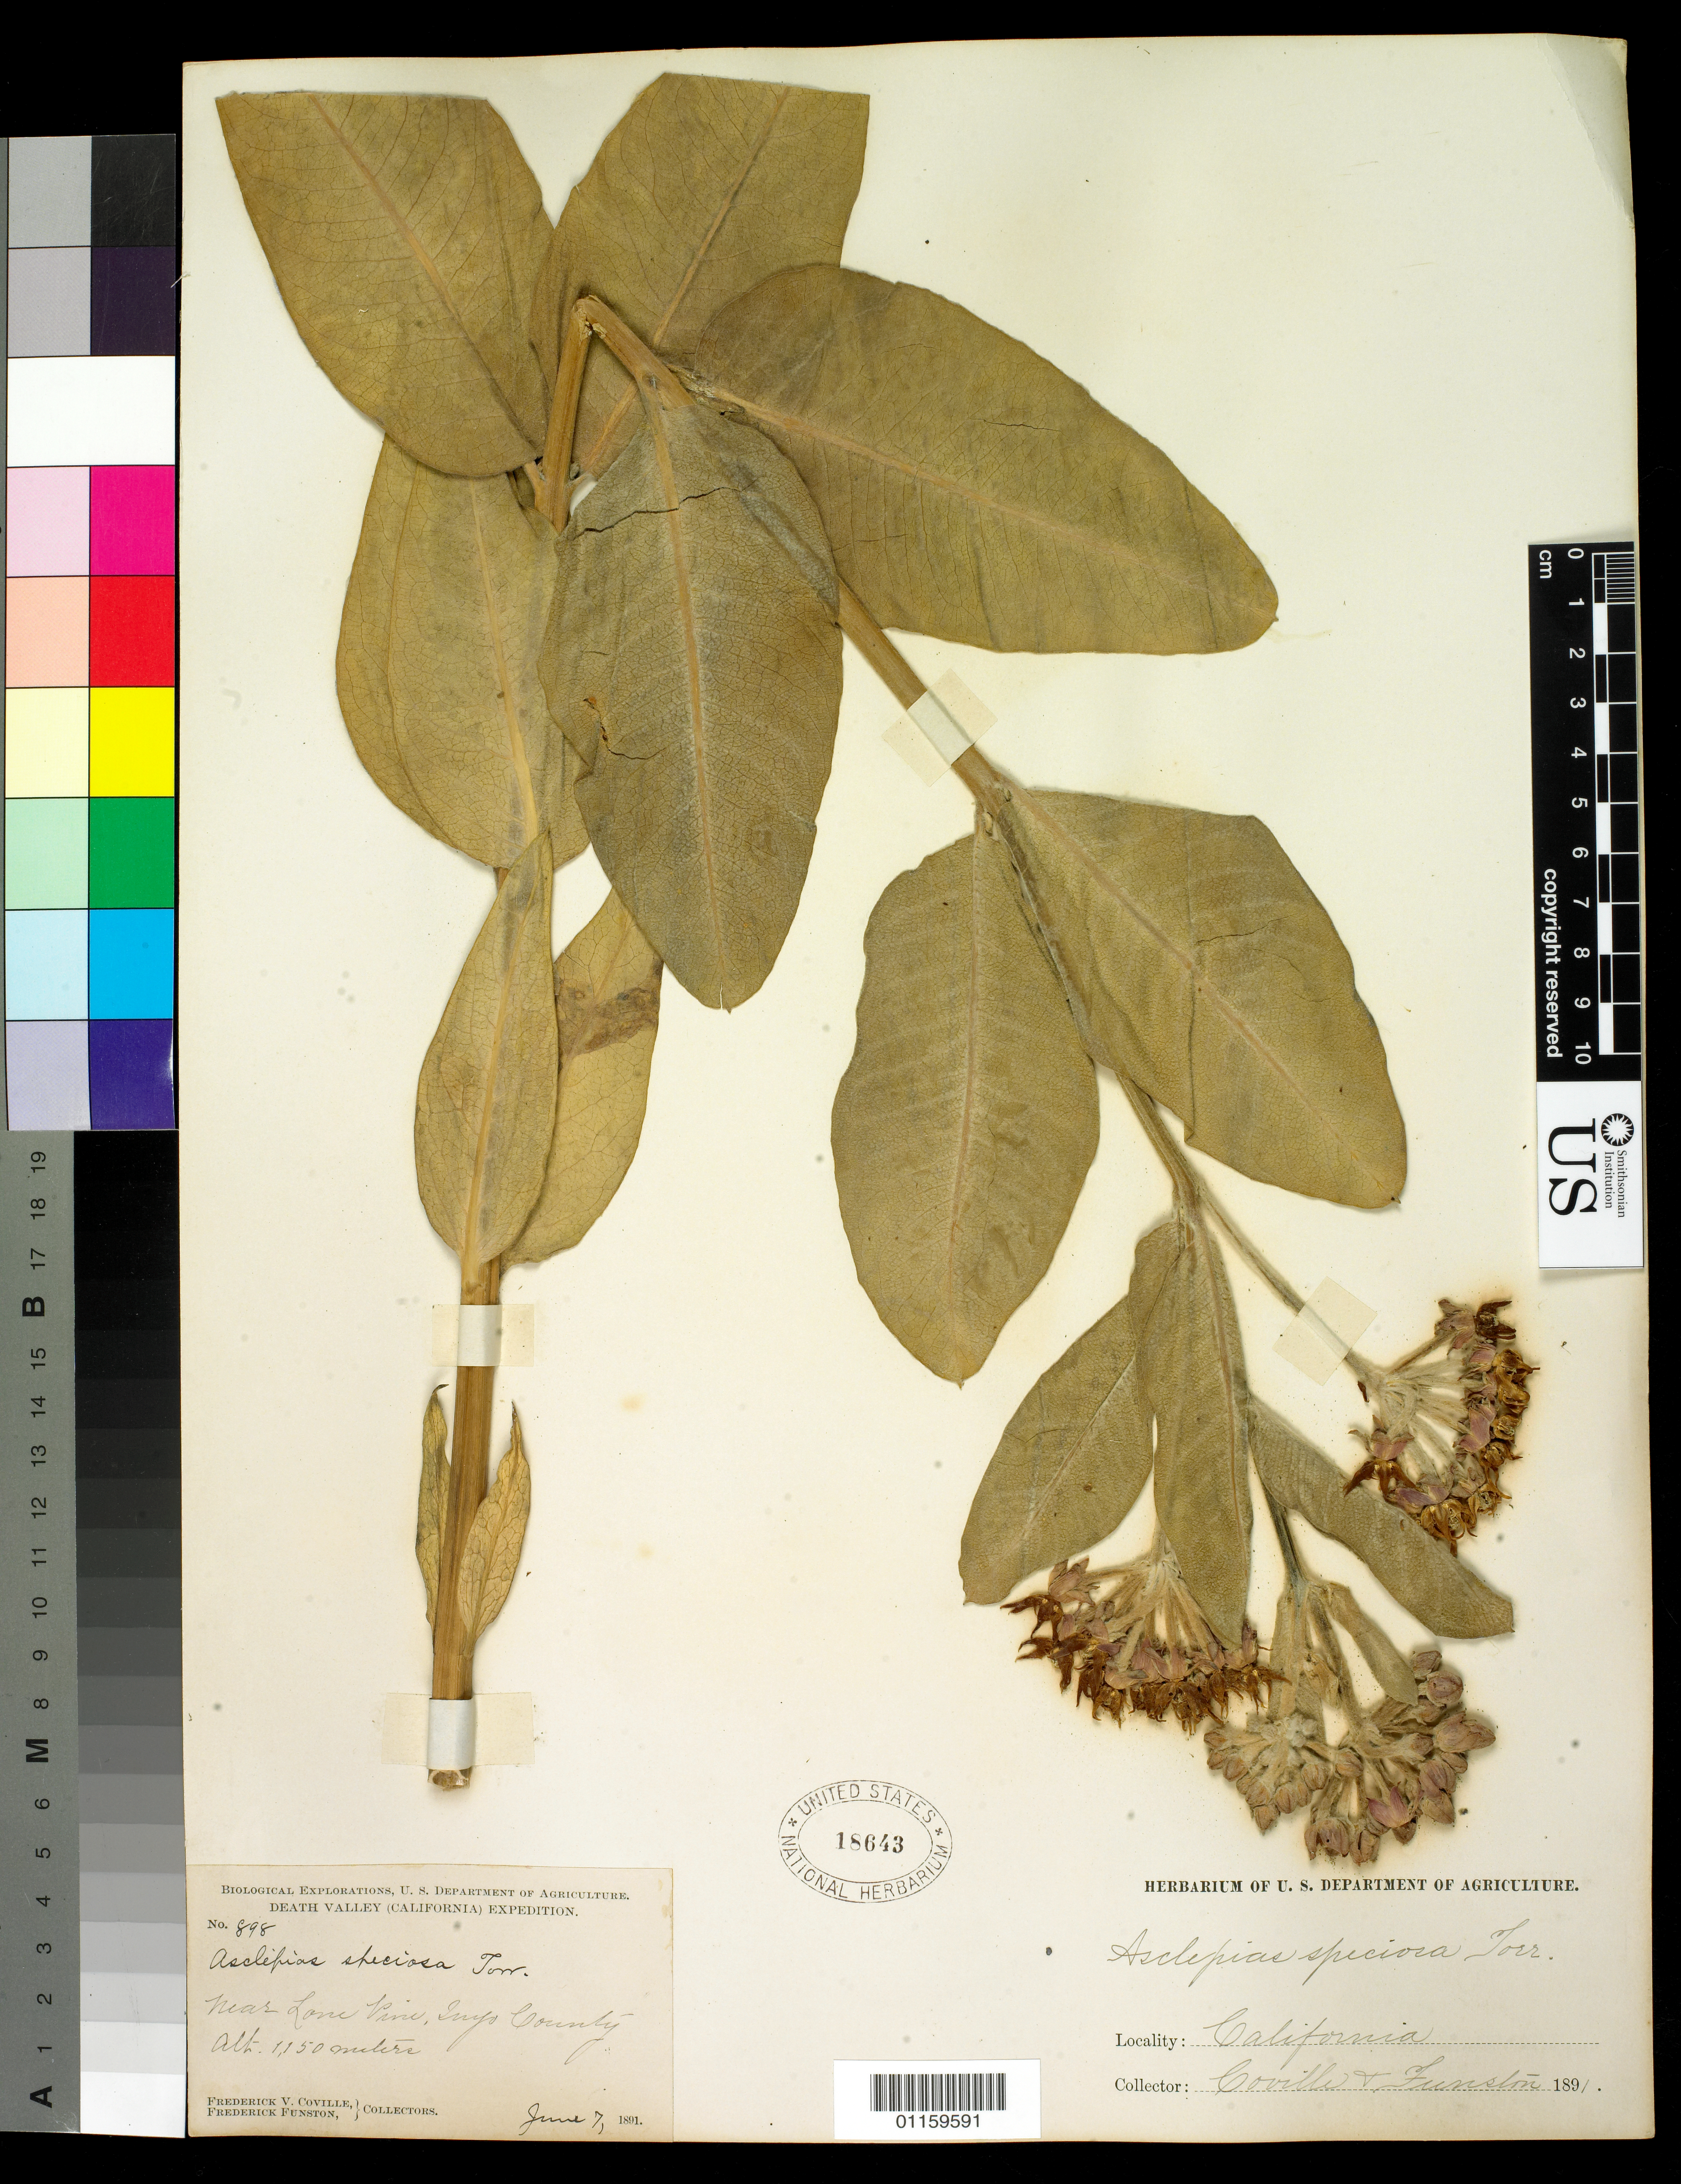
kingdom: Plantae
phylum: Tracheophyta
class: Magnoliopsida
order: Gentianales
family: Apocynaceae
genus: Asclepias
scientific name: Asclepias speciosa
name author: Torr.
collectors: F. V. Coville & F. Funston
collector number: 898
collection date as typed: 7 Jun 1891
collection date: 1891-06-07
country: United States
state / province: California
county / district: Inyo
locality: near [Lone Vine]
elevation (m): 1150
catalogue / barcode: US 18643